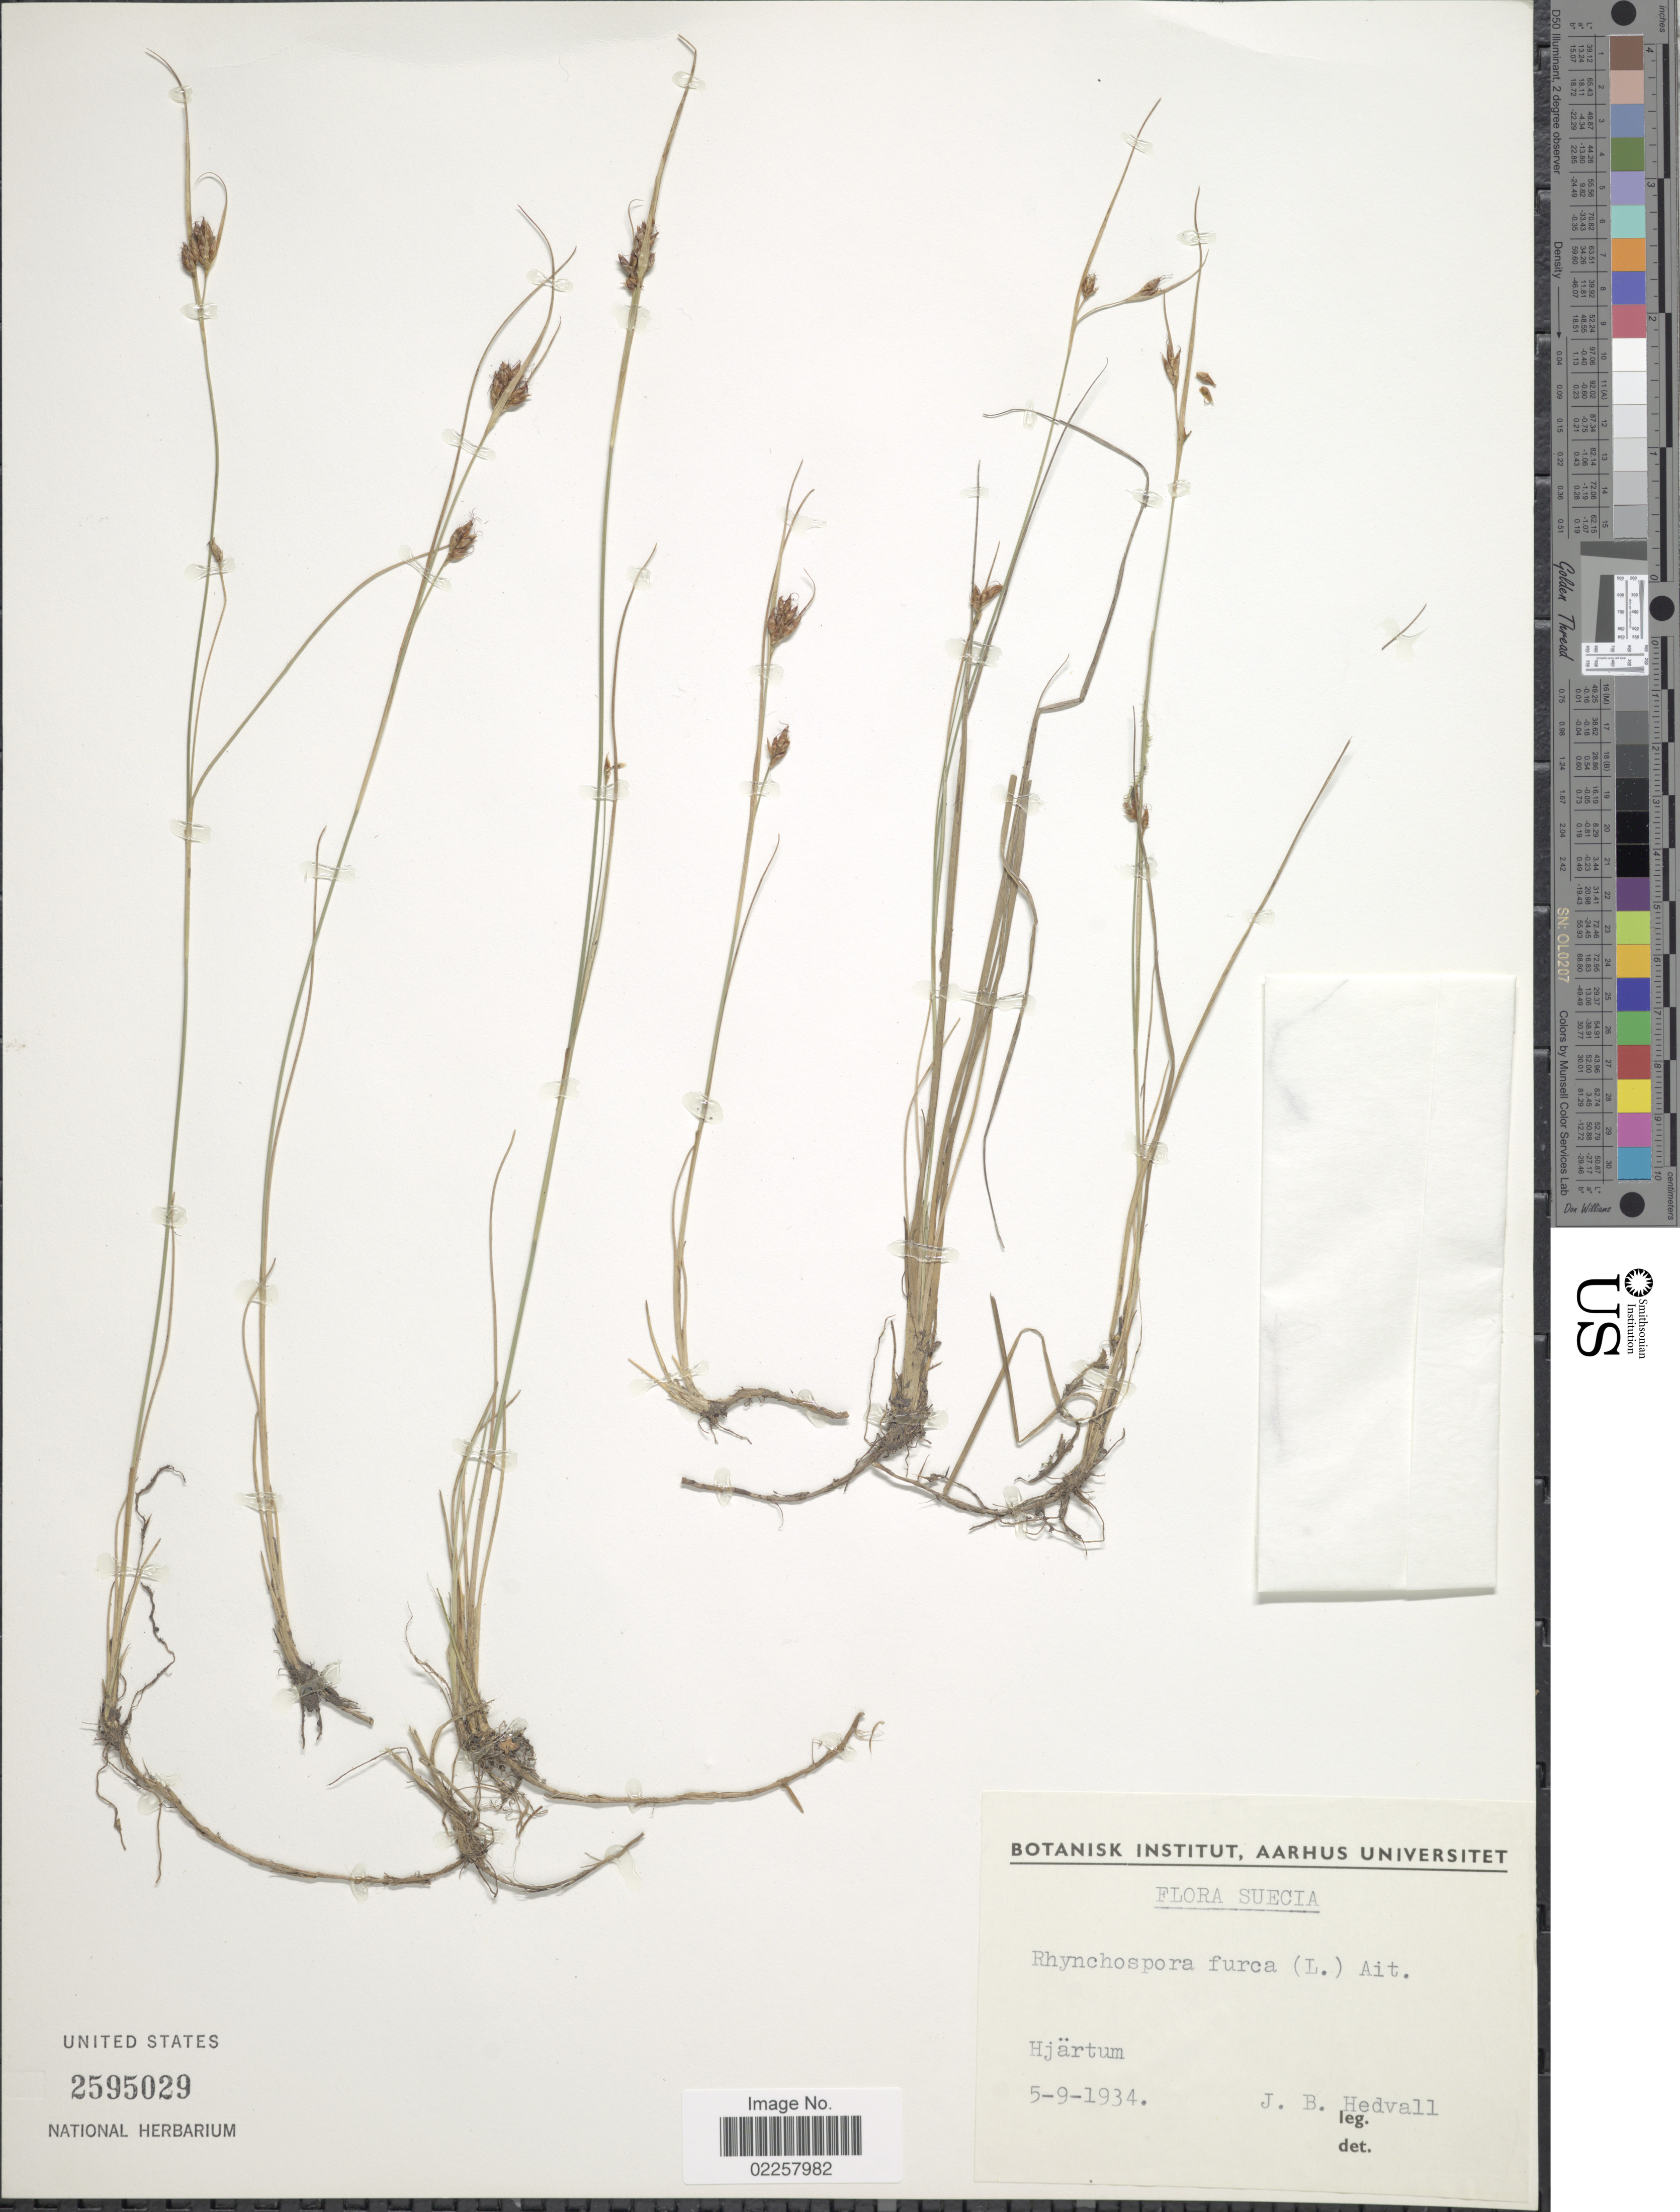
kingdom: Plantae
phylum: Tracheophyta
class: Liliopsida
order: Poales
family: Cyperaceae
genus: Rhynchospora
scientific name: Rhynchospora fusca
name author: (L.) W.T. Aiton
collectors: J. Hedvall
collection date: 1934-09-05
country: Sweden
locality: Suecia, Hjartum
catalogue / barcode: US 2595029